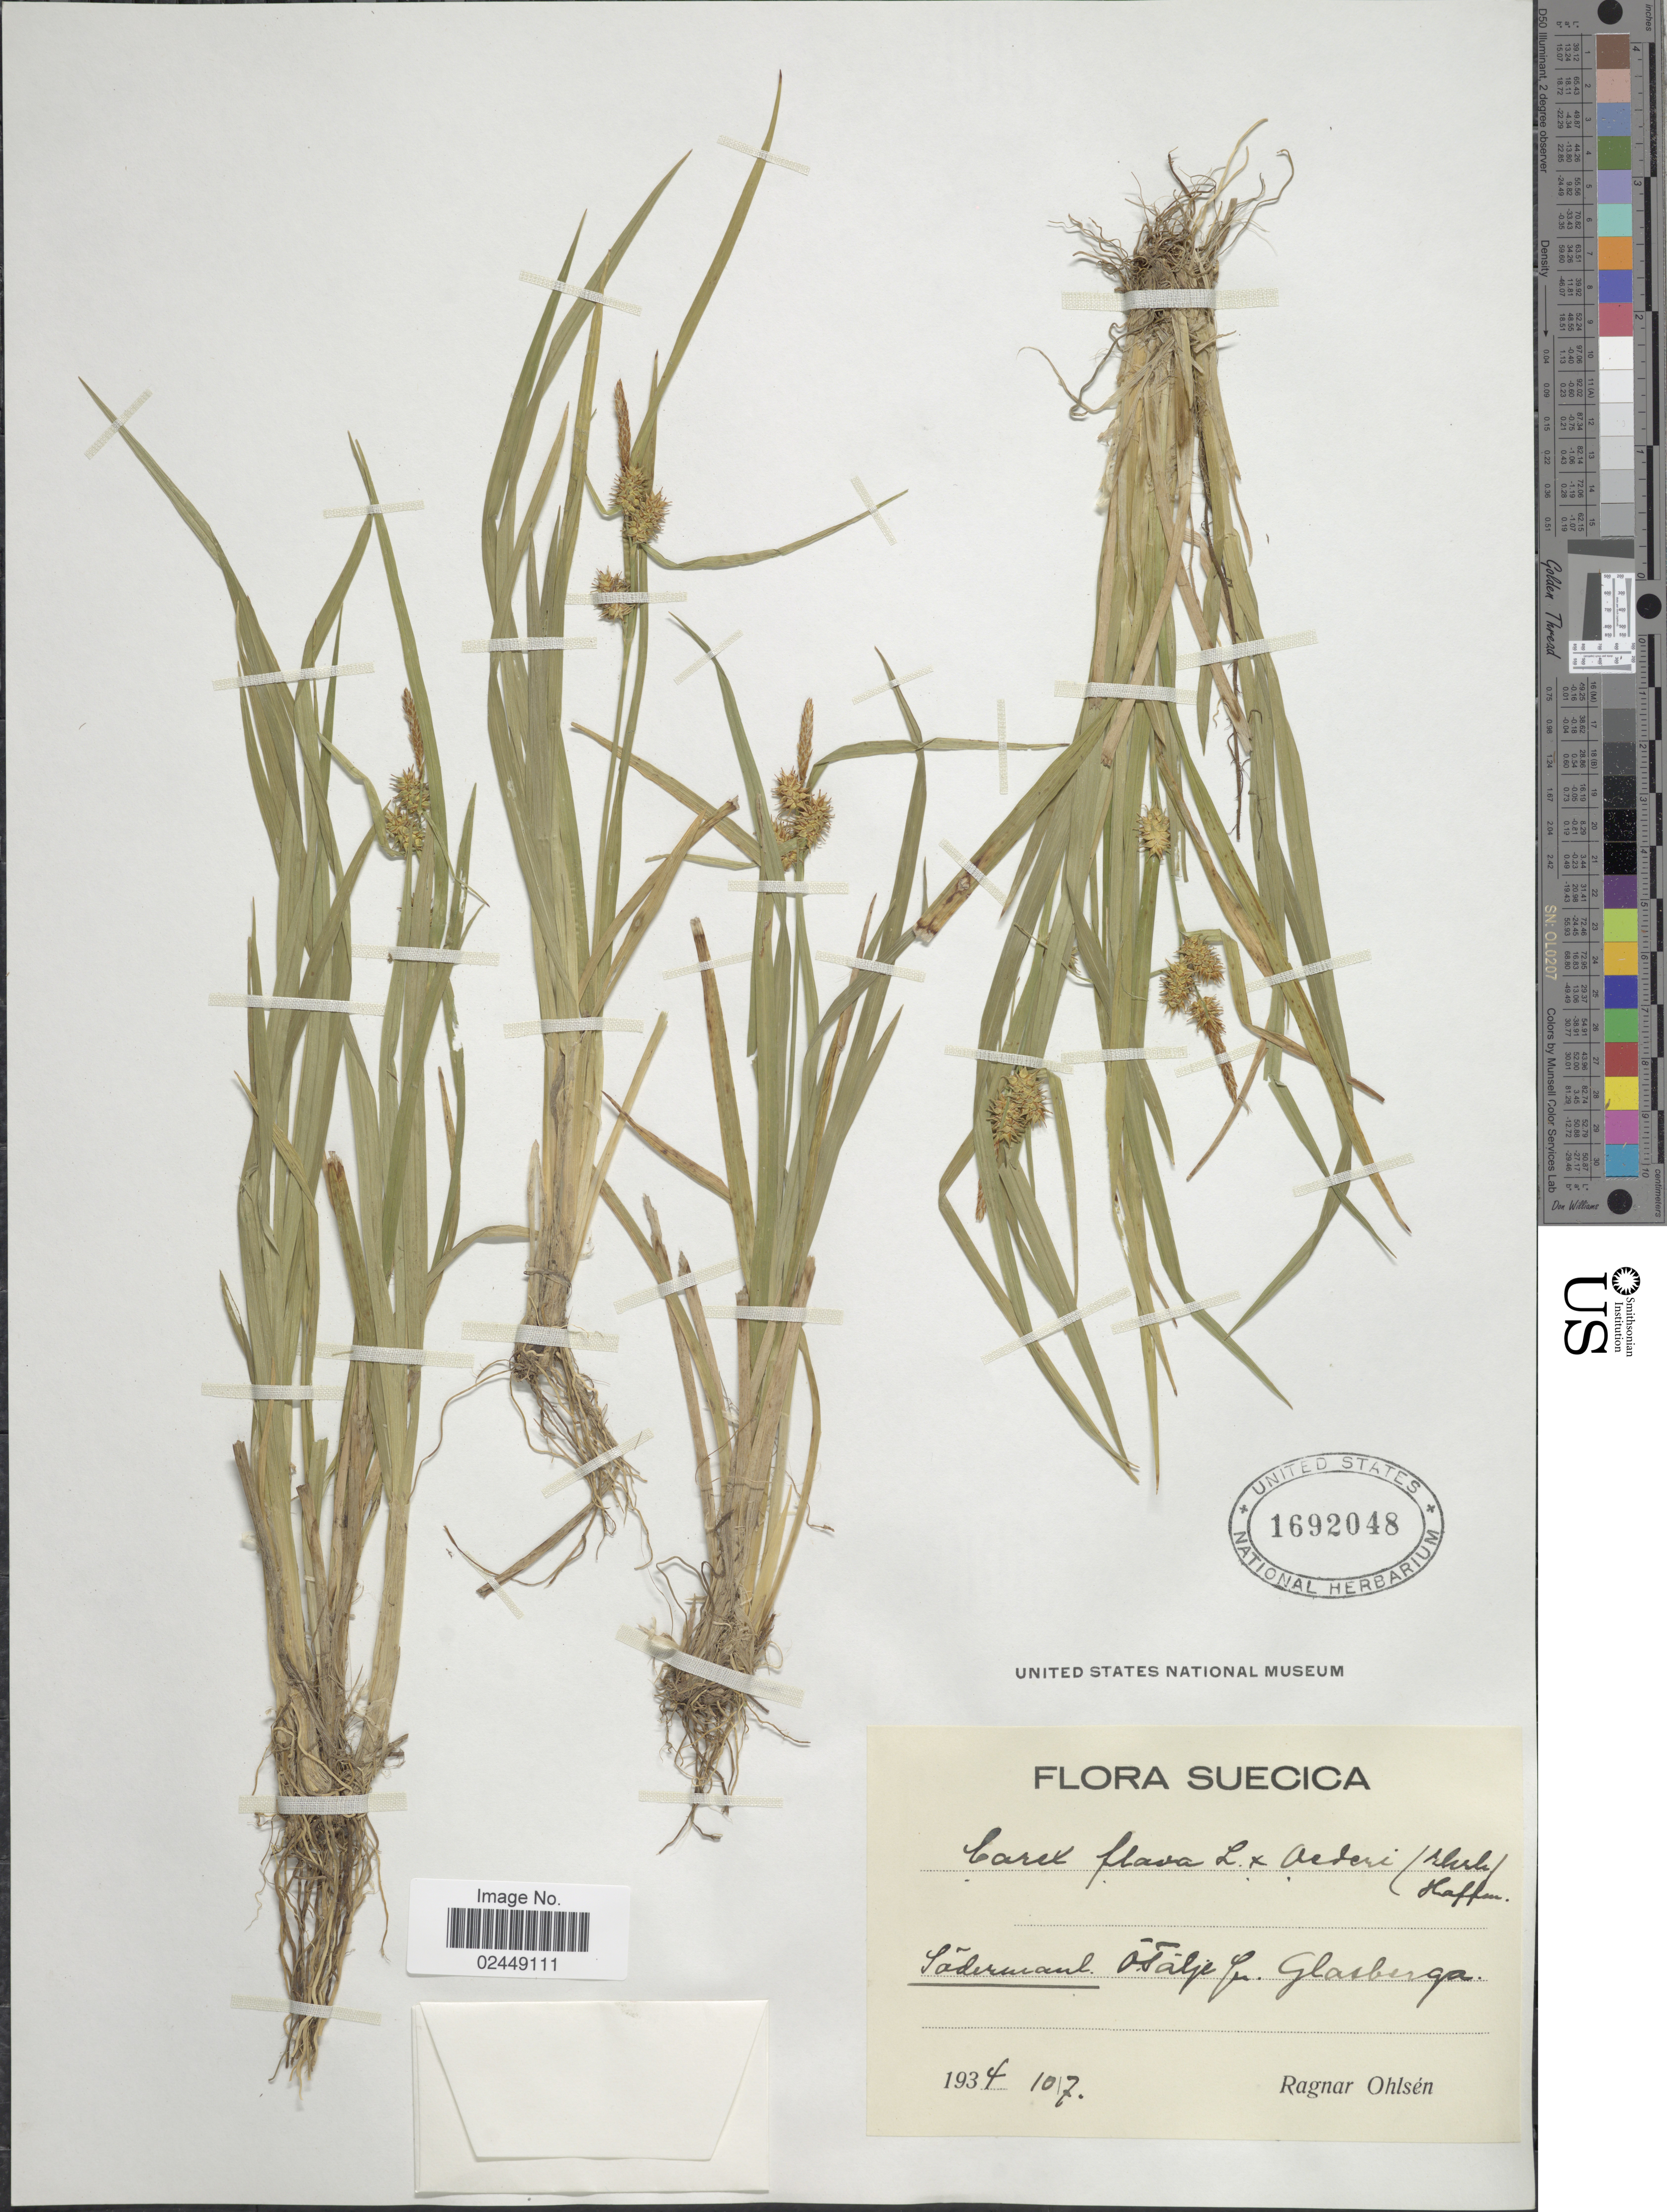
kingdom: Plantae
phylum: Tracheophyta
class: Liliopsida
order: Poales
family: Cyperaceae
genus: Carex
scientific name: Carex flava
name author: L.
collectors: R. Ohlsén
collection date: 1934-07-10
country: Sweden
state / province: Sodermanland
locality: Södermanl. O. Talja sn. Glasberga.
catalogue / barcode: US 1692048